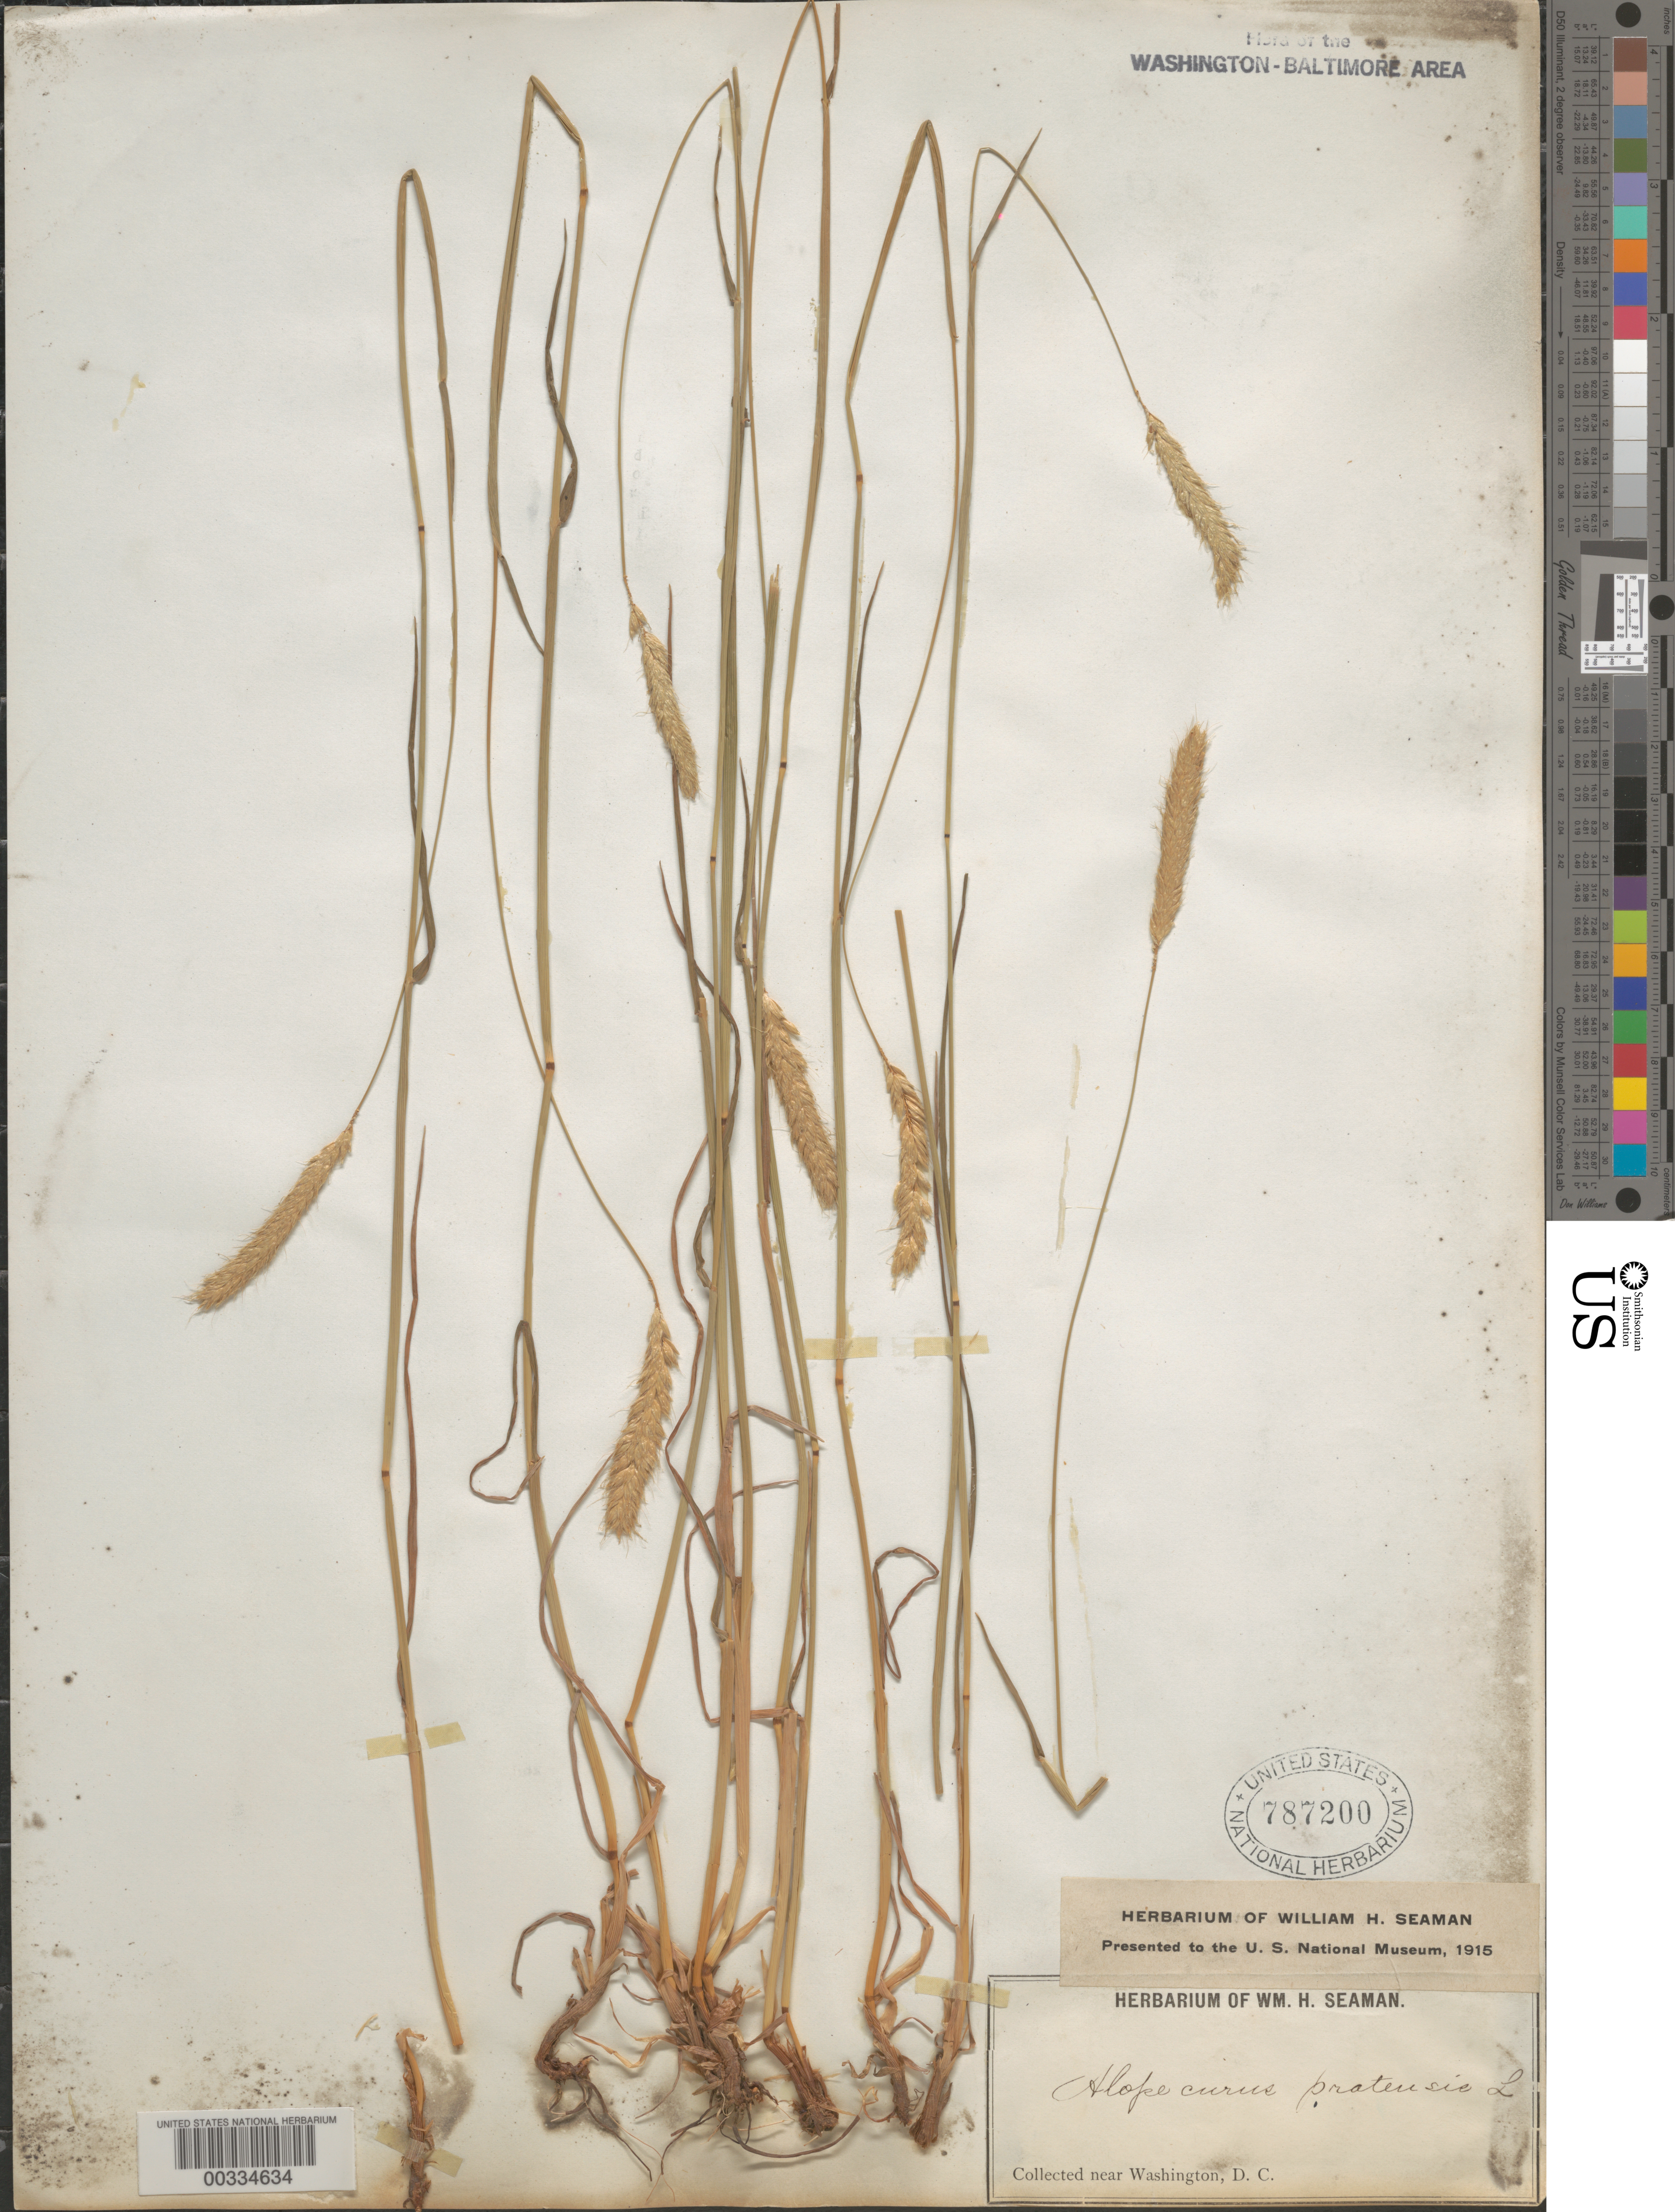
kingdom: Plantae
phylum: Tracheophyta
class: Liliopsida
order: Poales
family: Poaceae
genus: Alopecurus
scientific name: Alopecurus pratensis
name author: L.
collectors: W. Seaman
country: United States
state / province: District of Columbia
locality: Near Washington, DC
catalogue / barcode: US 787200